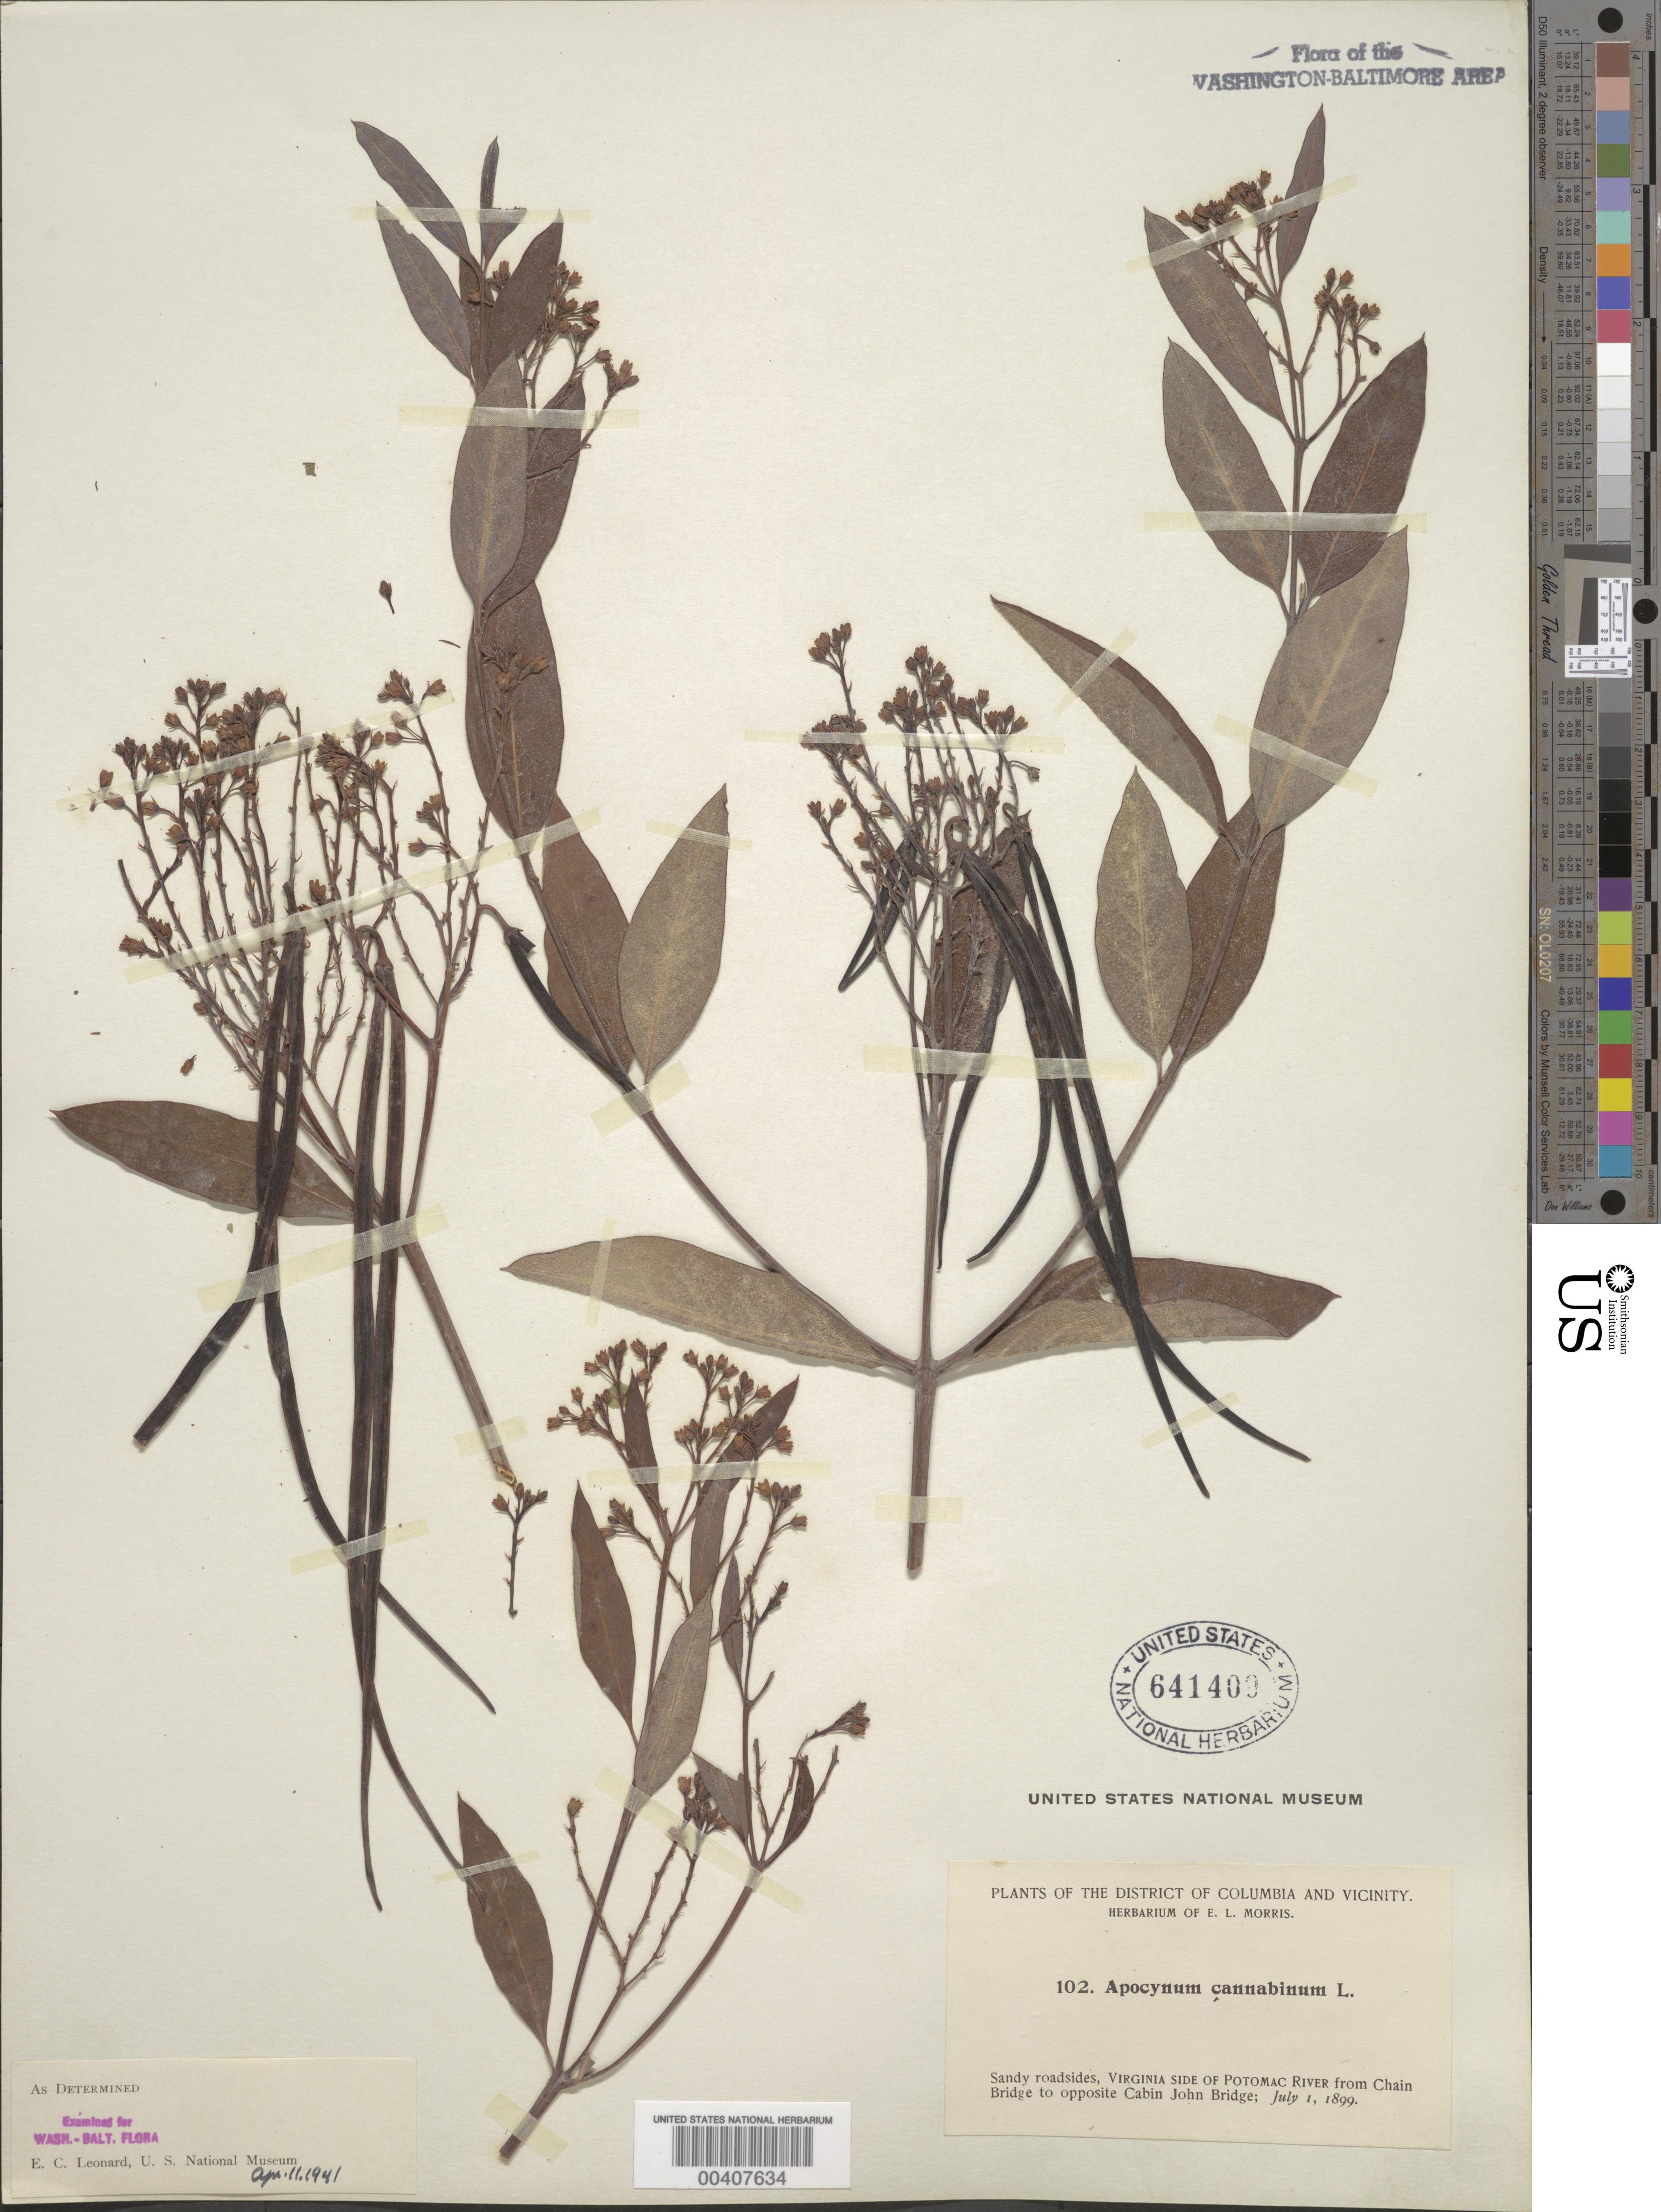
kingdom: Plantae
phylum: Tracheophyta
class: Magnoliopsida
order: Gentianales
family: Apocynaceae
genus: Apocynum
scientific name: Apocynum cannabinum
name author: L.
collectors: E. L. Morris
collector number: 102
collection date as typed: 01 Jul 1899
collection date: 1899-07-01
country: United States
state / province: Virginia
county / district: Fairfax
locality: From Chain Bridge to Cabin John Bridge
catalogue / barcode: US 641409